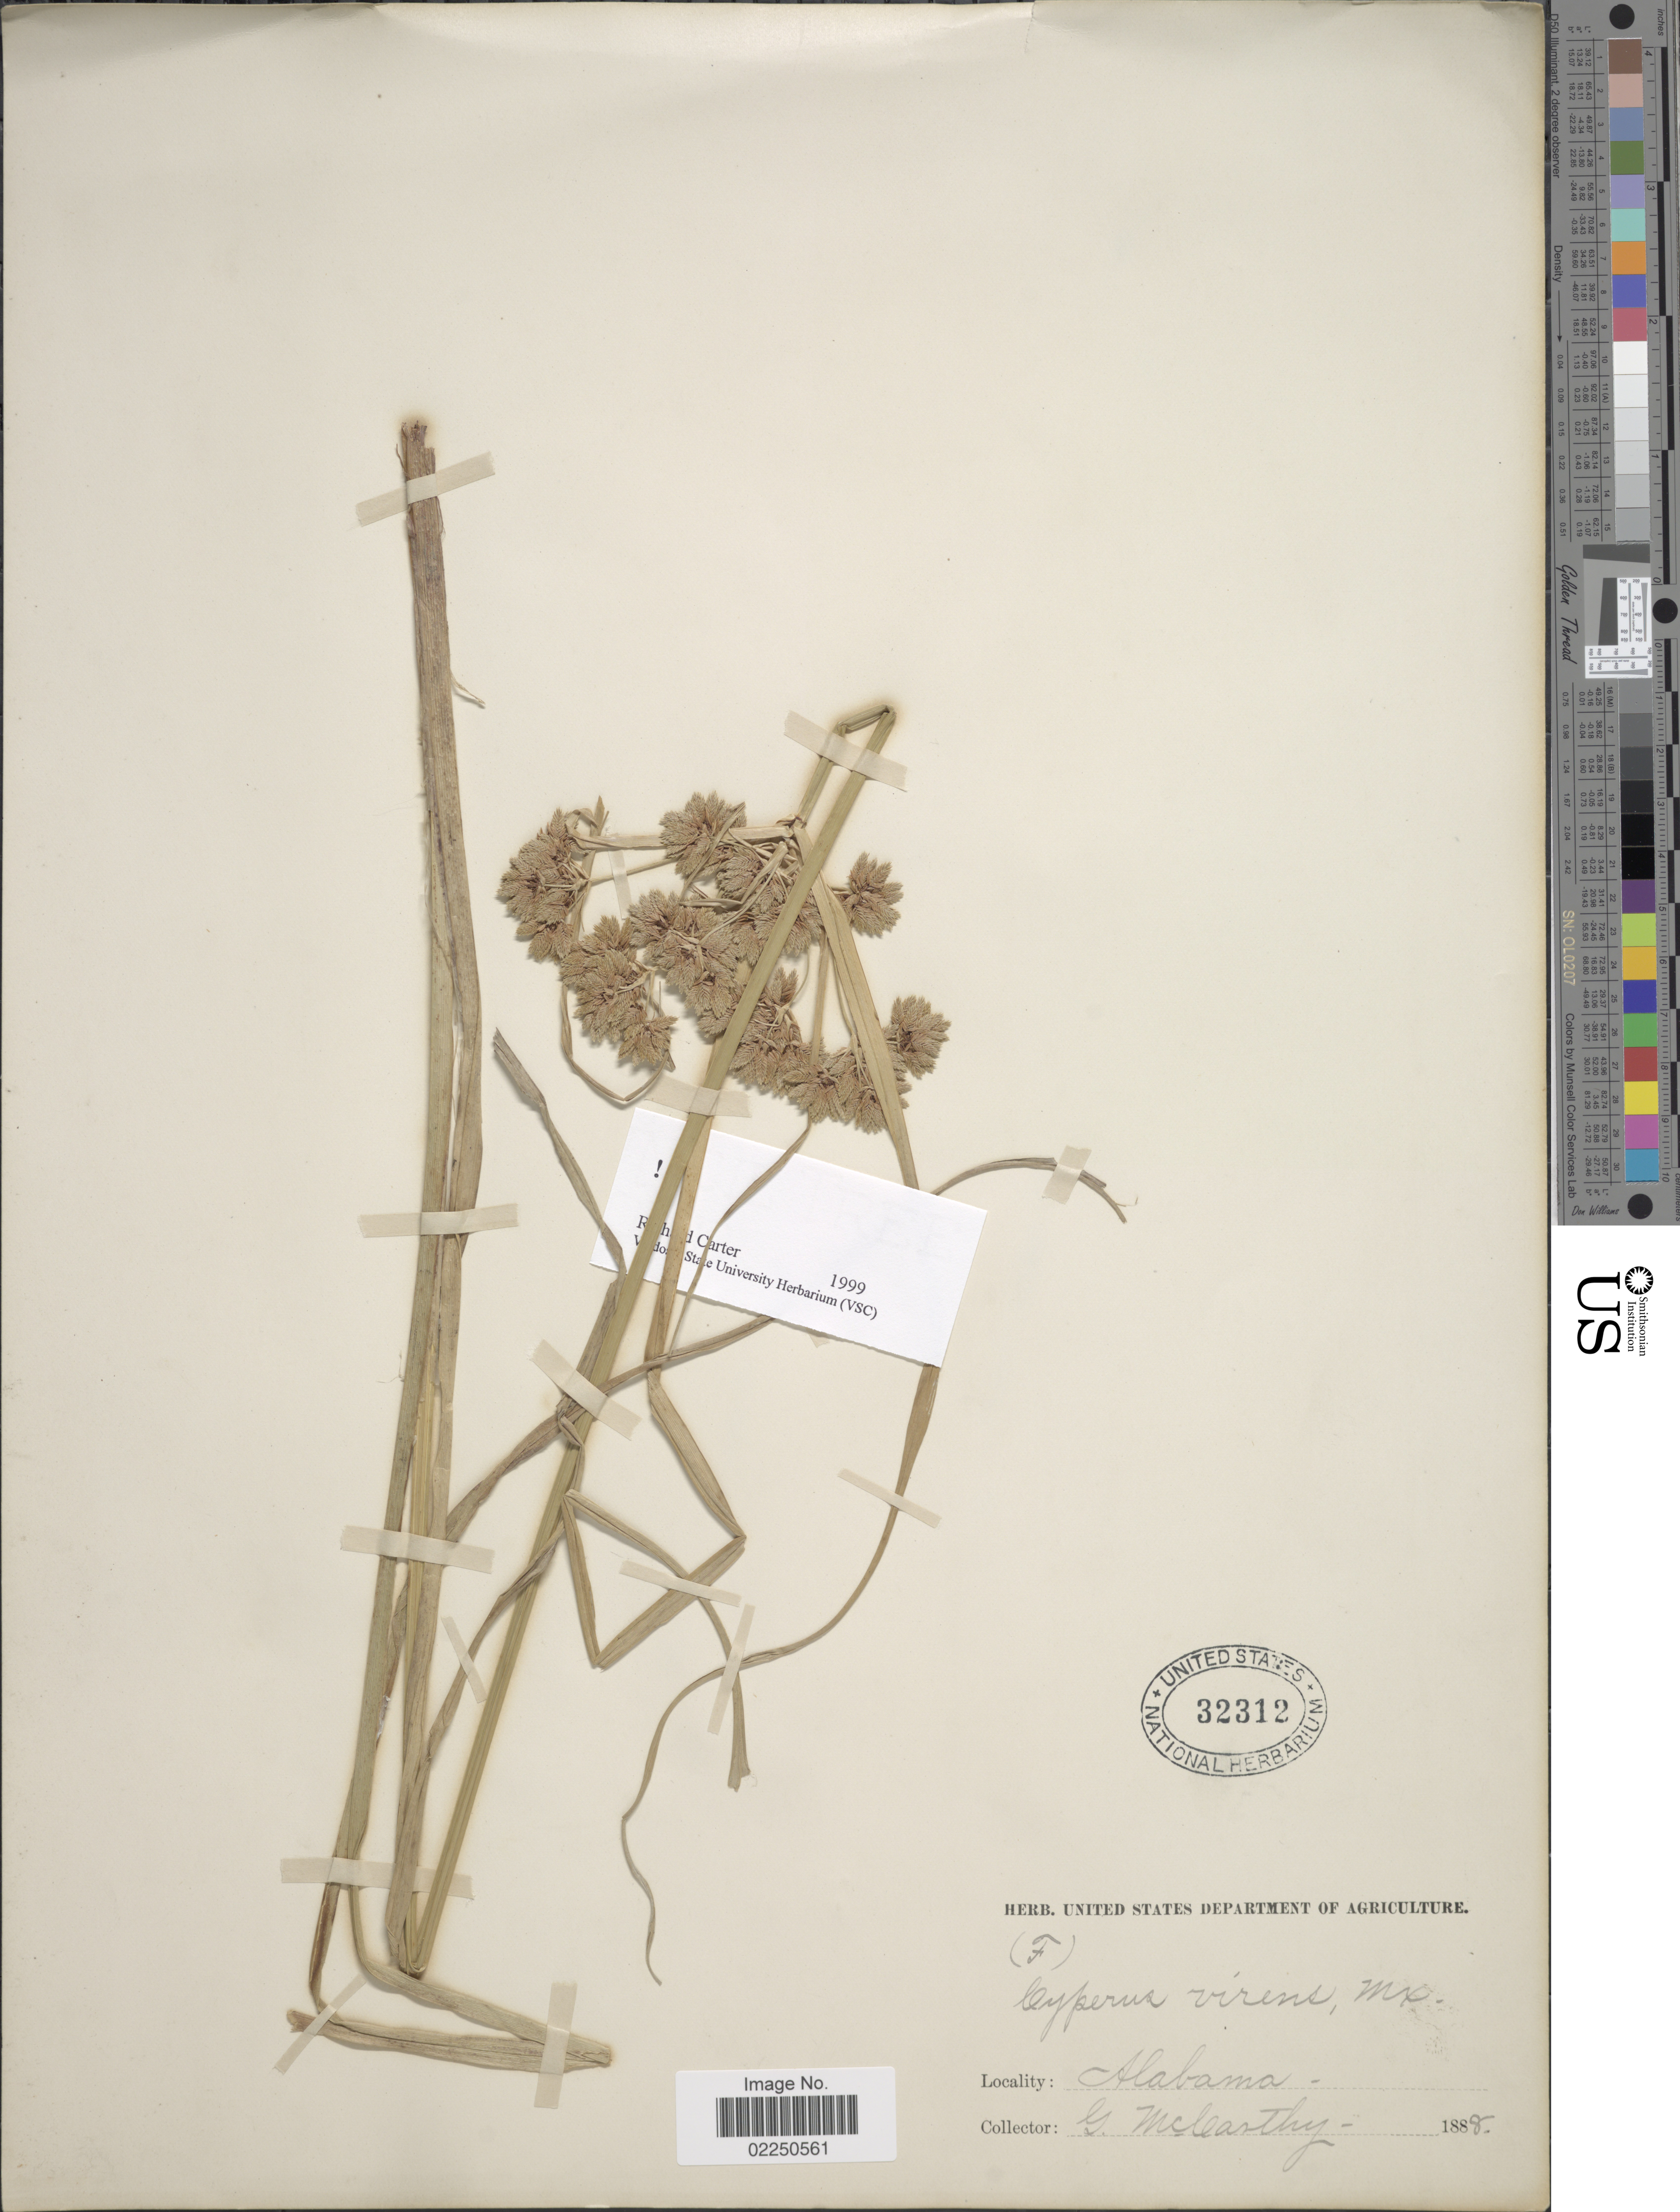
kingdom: Plantae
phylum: Tracheophyta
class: Liliopsida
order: Poales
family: Cyperaceae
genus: Cyperus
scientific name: Cyperus virens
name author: Michx.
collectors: G. McCarthy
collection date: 1888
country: United States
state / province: Alabama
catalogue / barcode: US 32312